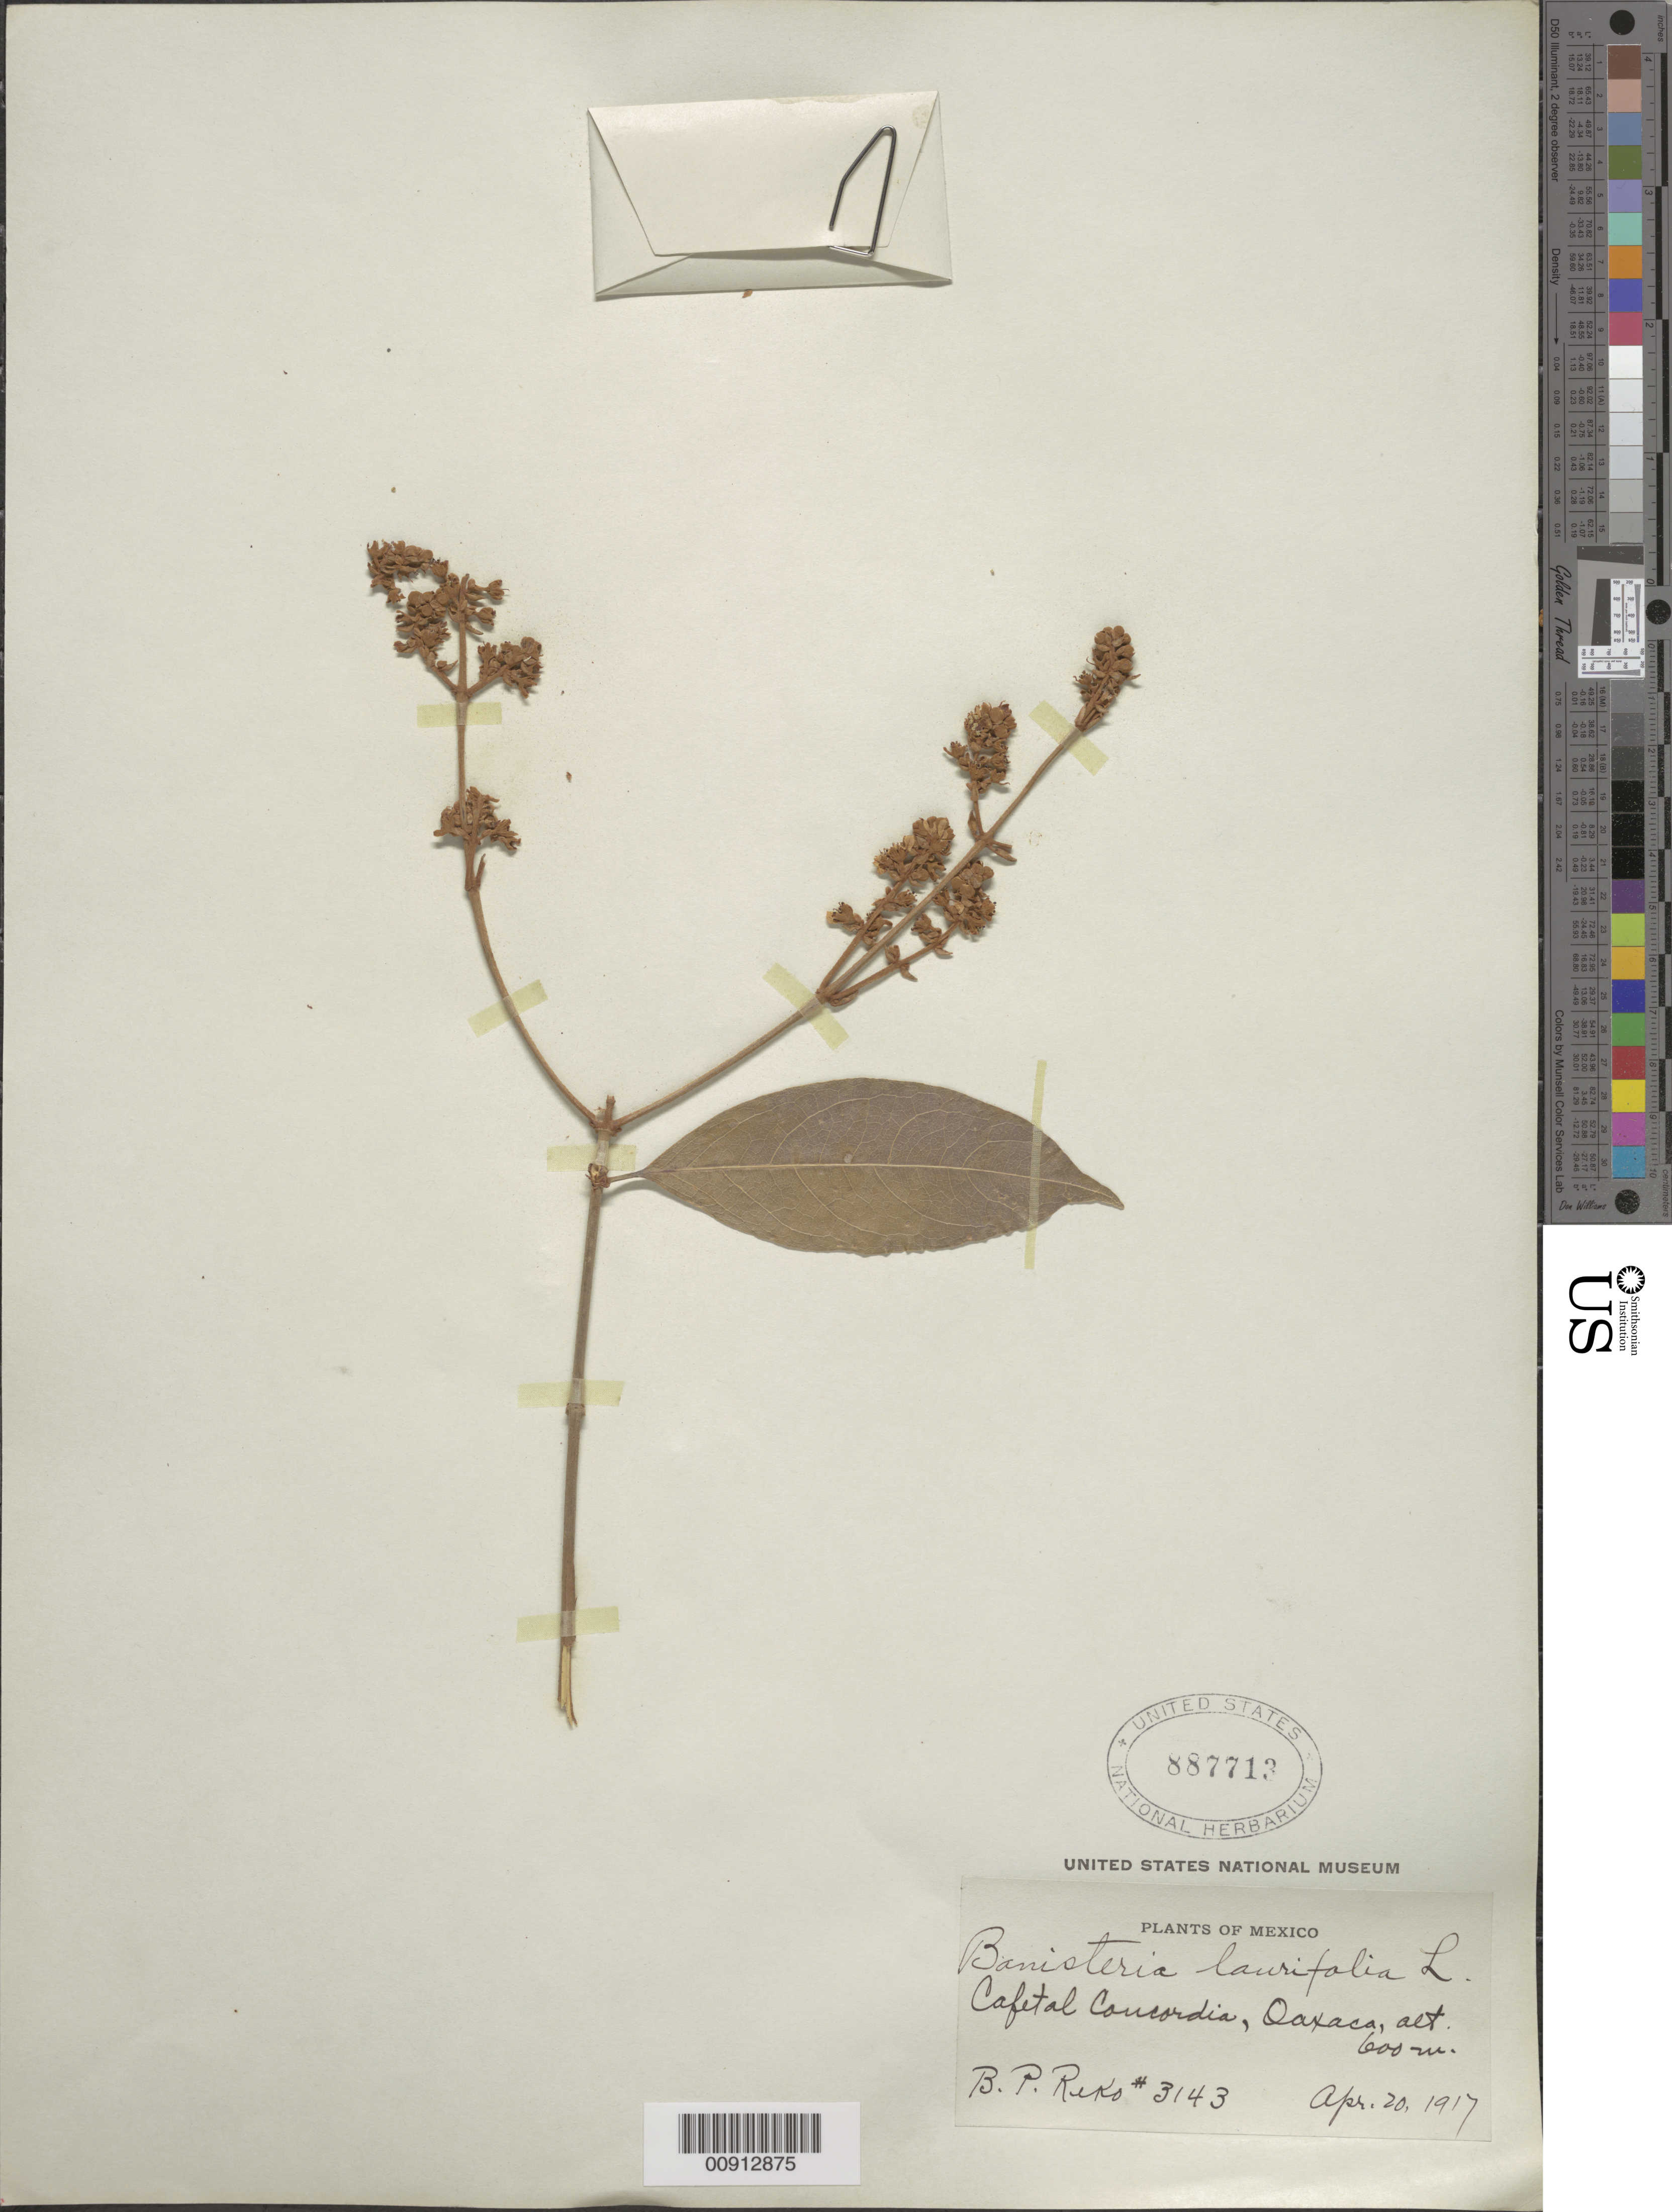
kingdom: Plantae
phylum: Tracheophyta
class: Magnoliopsida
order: Malpighiales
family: Malpighiaceae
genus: Heteropterys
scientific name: Heteropterys laurifolia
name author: (L.) A. Juss.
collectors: B. P. Reko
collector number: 3143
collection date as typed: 20 Apr 1917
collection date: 1917-04-20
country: Mexico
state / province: Oaxaca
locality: Cafetal Concordia, Oaxaca.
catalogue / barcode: US 887713